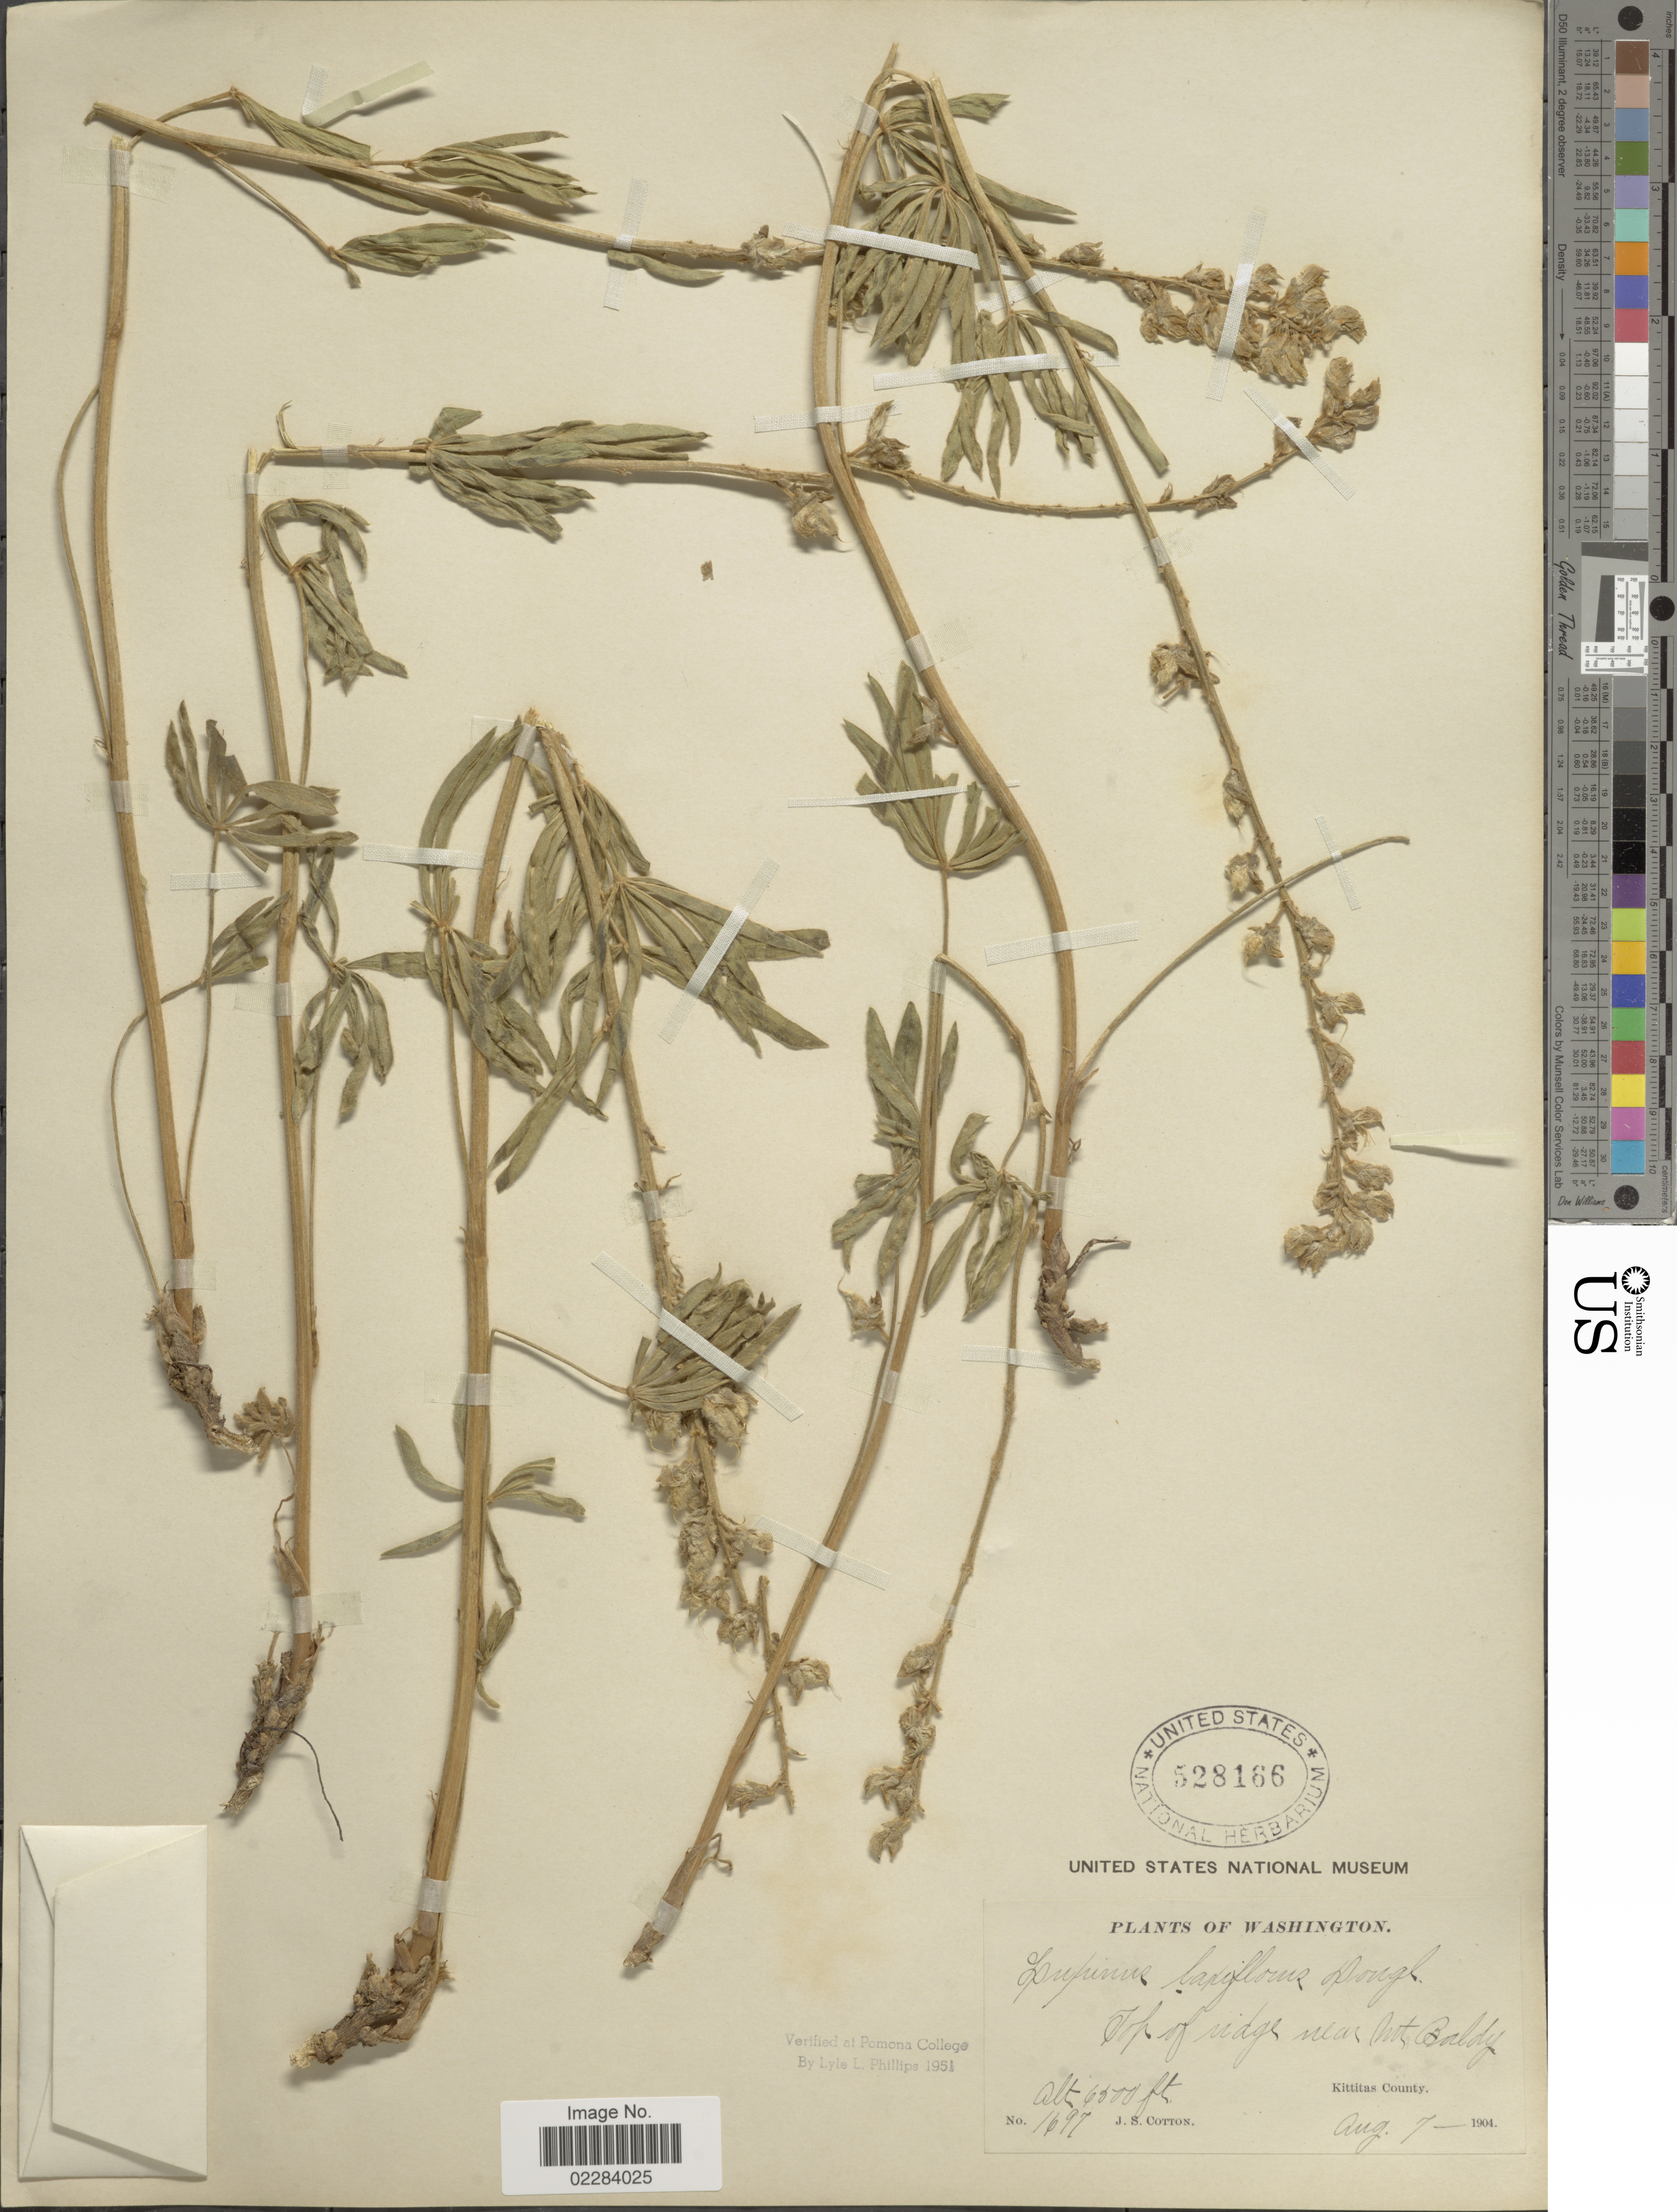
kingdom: Plantae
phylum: Tracheophyta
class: Magnoliopsida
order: Fabales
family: Fabaceae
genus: Lupinus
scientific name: Lupinus arbustus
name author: Lindl.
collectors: J. S. Cotton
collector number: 1697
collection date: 1904-08-07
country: United States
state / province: Washington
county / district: Kittitas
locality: Top of ridge near Mt. Baldy. Kittitas County.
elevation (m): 1981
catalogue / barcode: US 528166